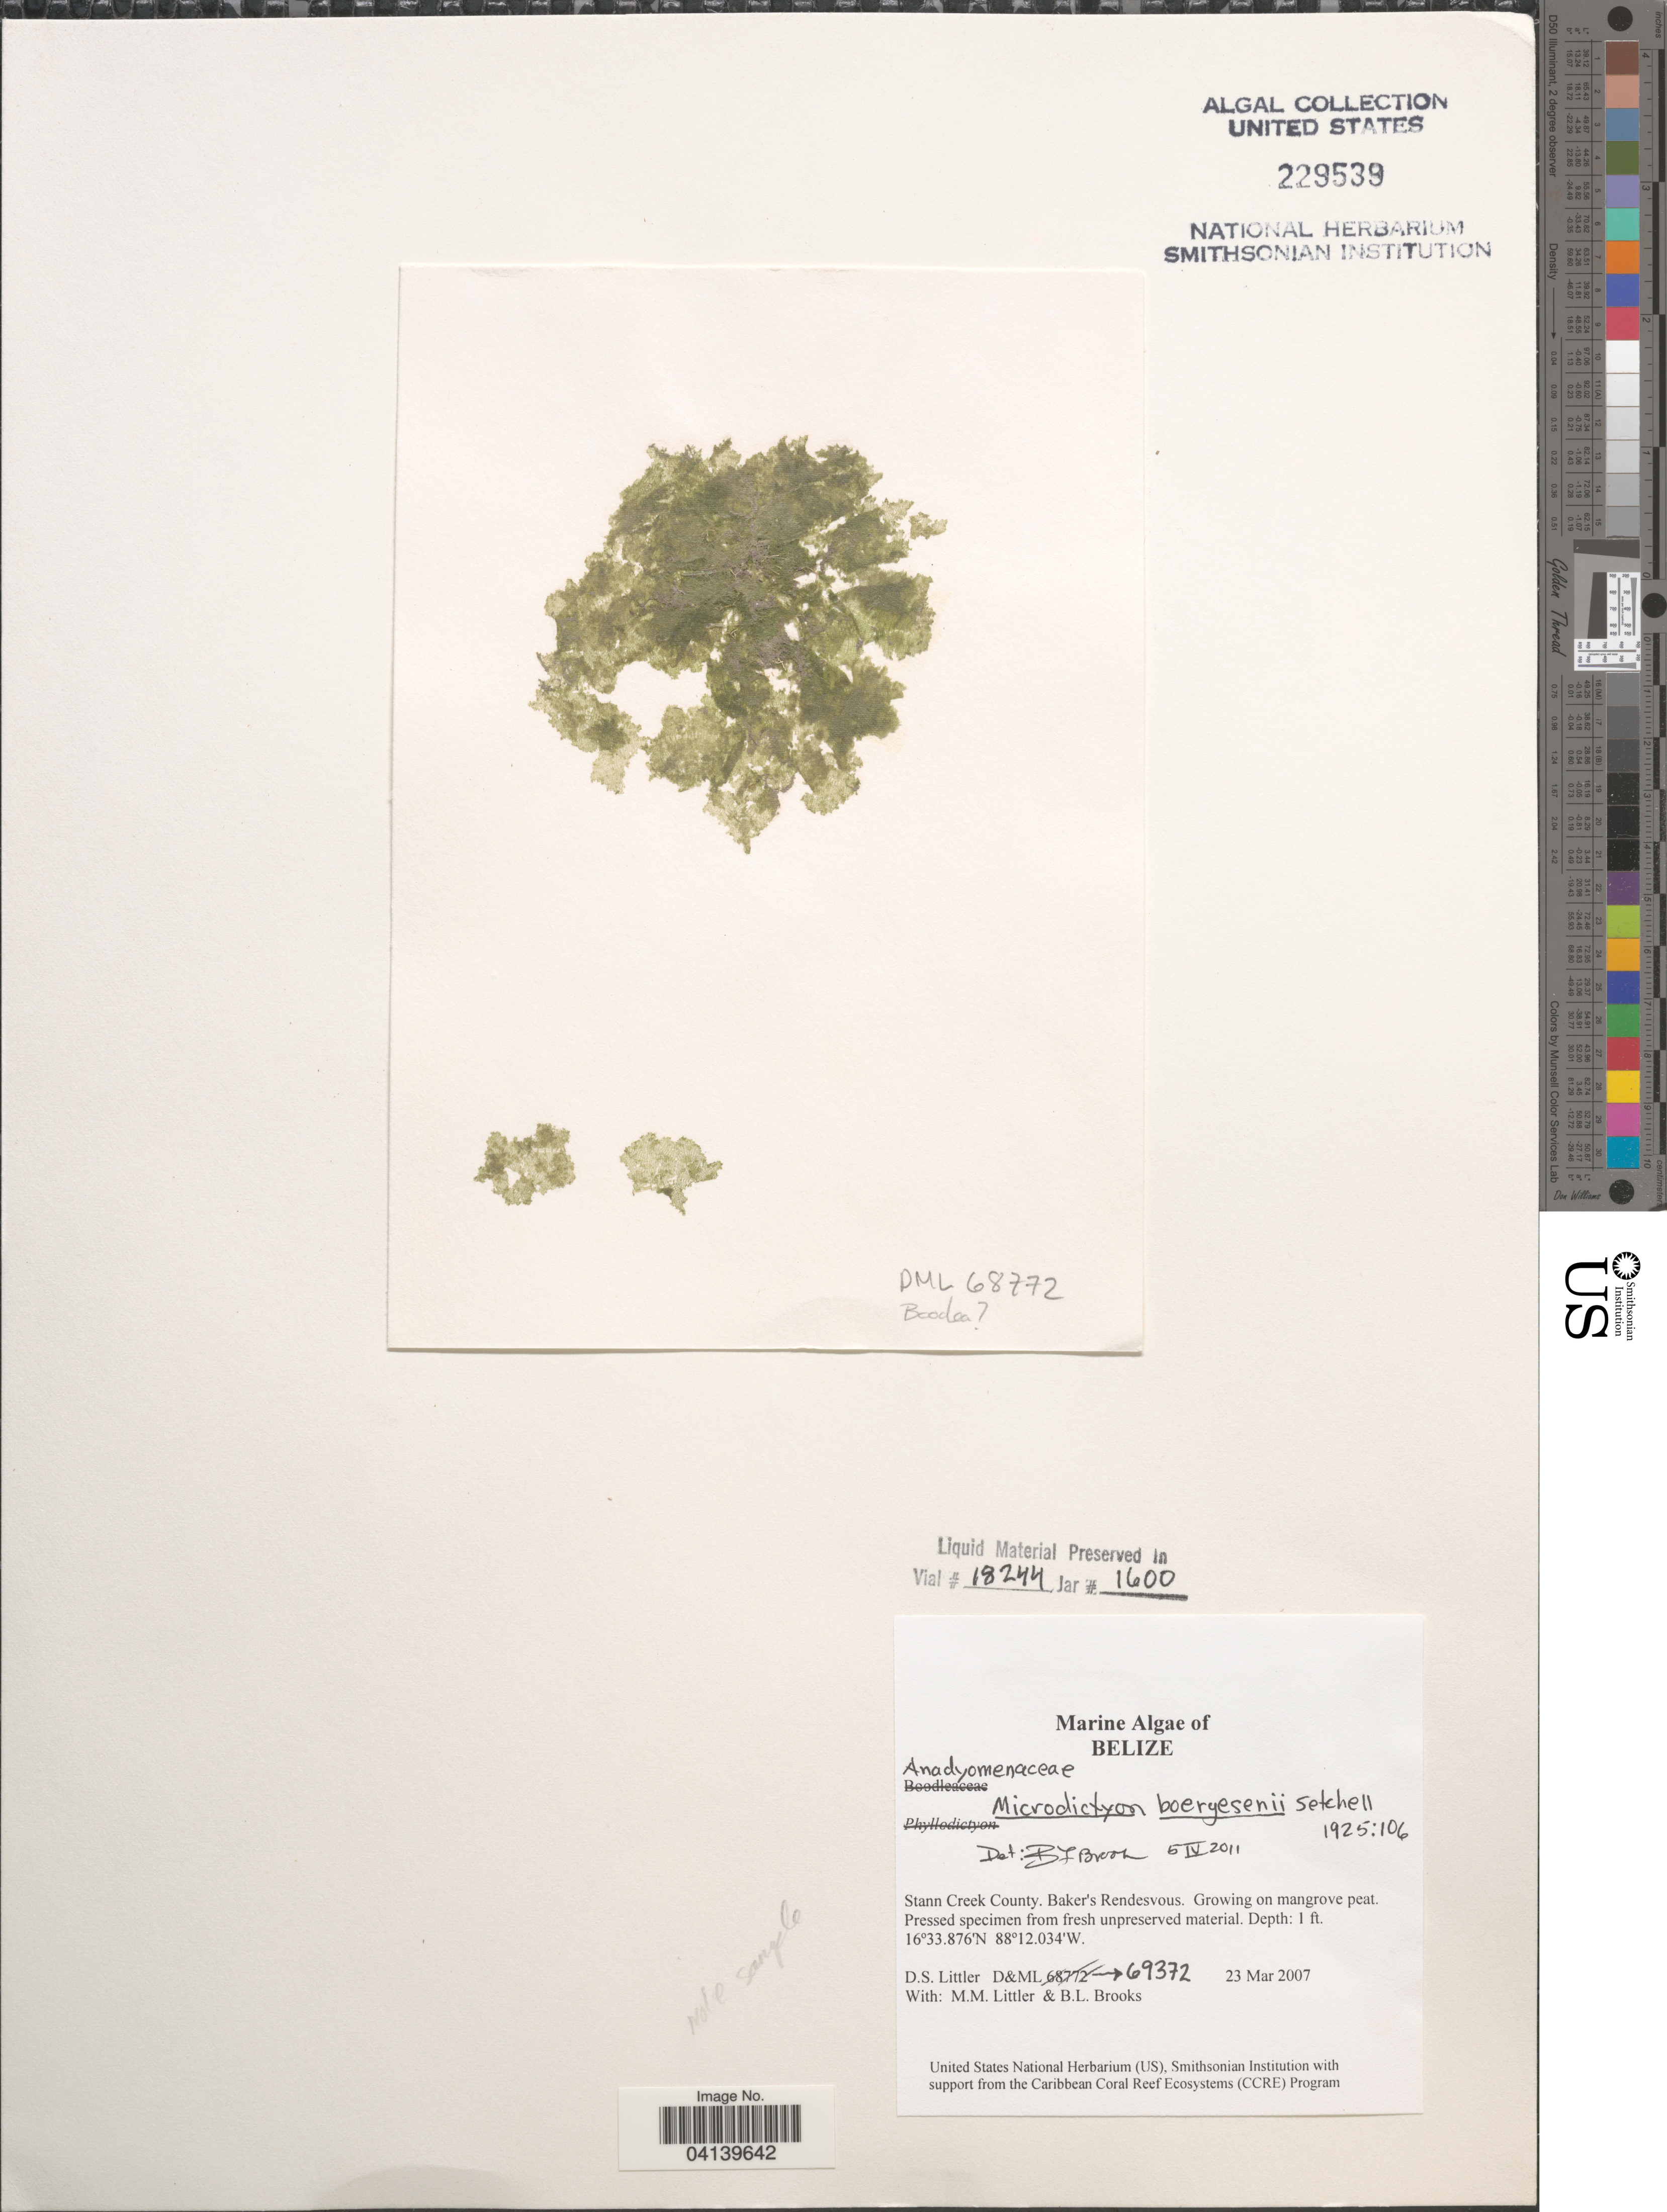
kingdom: Plantae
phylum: Chlorophyta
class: Ulvophyceae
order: Cladophorales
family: Anadyomenaceae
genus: Microdictyon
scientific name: Microdictyon boergesenii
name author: Setch.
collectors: D. S. Littler & B. Brooks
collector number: D&ML69372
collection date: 2007-03-23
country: Belize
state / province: Stann Creek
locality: Stann Creek County. Baker's Rendesvous.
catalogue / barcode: US 229539